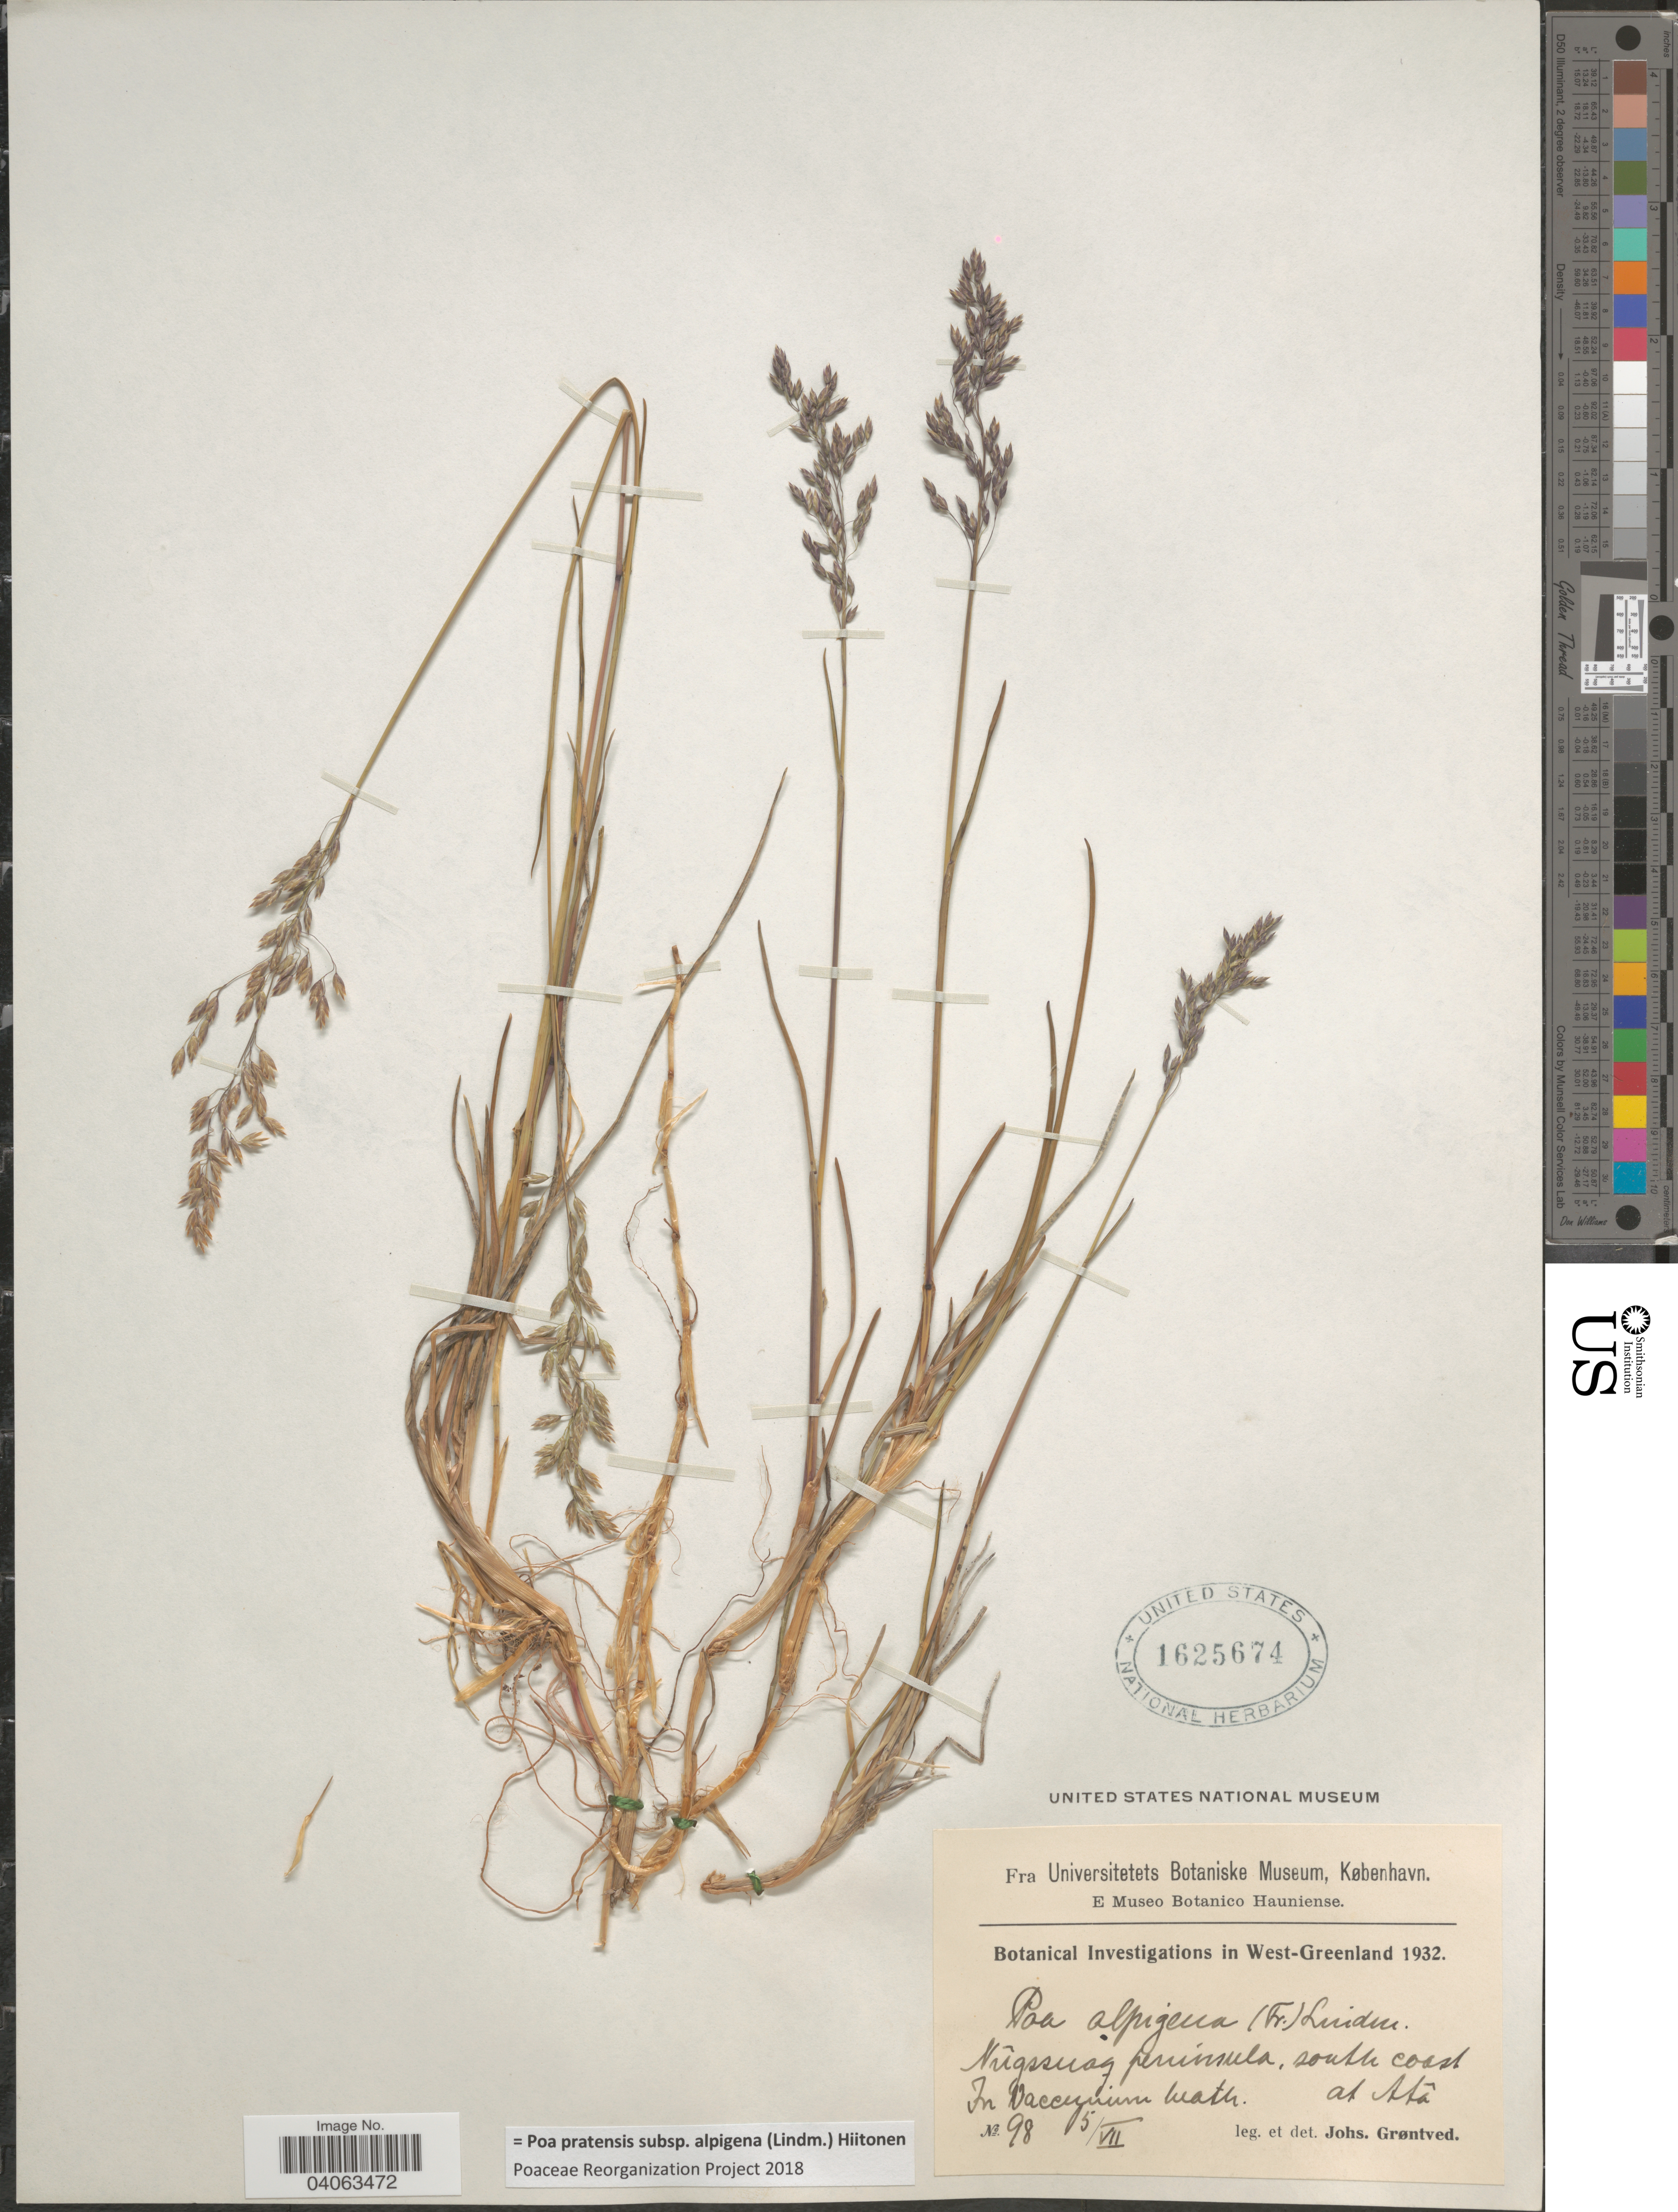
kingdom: Plantae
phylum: Tracheophyta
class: Liliopsida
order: Poales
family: Poaceae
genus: Poa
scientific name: Poa pratensis subsp. alpigena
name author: (Lindm.) Hiitonen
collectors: J. Grøntved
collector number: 98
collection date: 1932-07-05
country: Greenland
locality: In West-Greenland. Nûgssuaq peninsula. south coast at Atâ.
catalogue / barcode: US 1625674